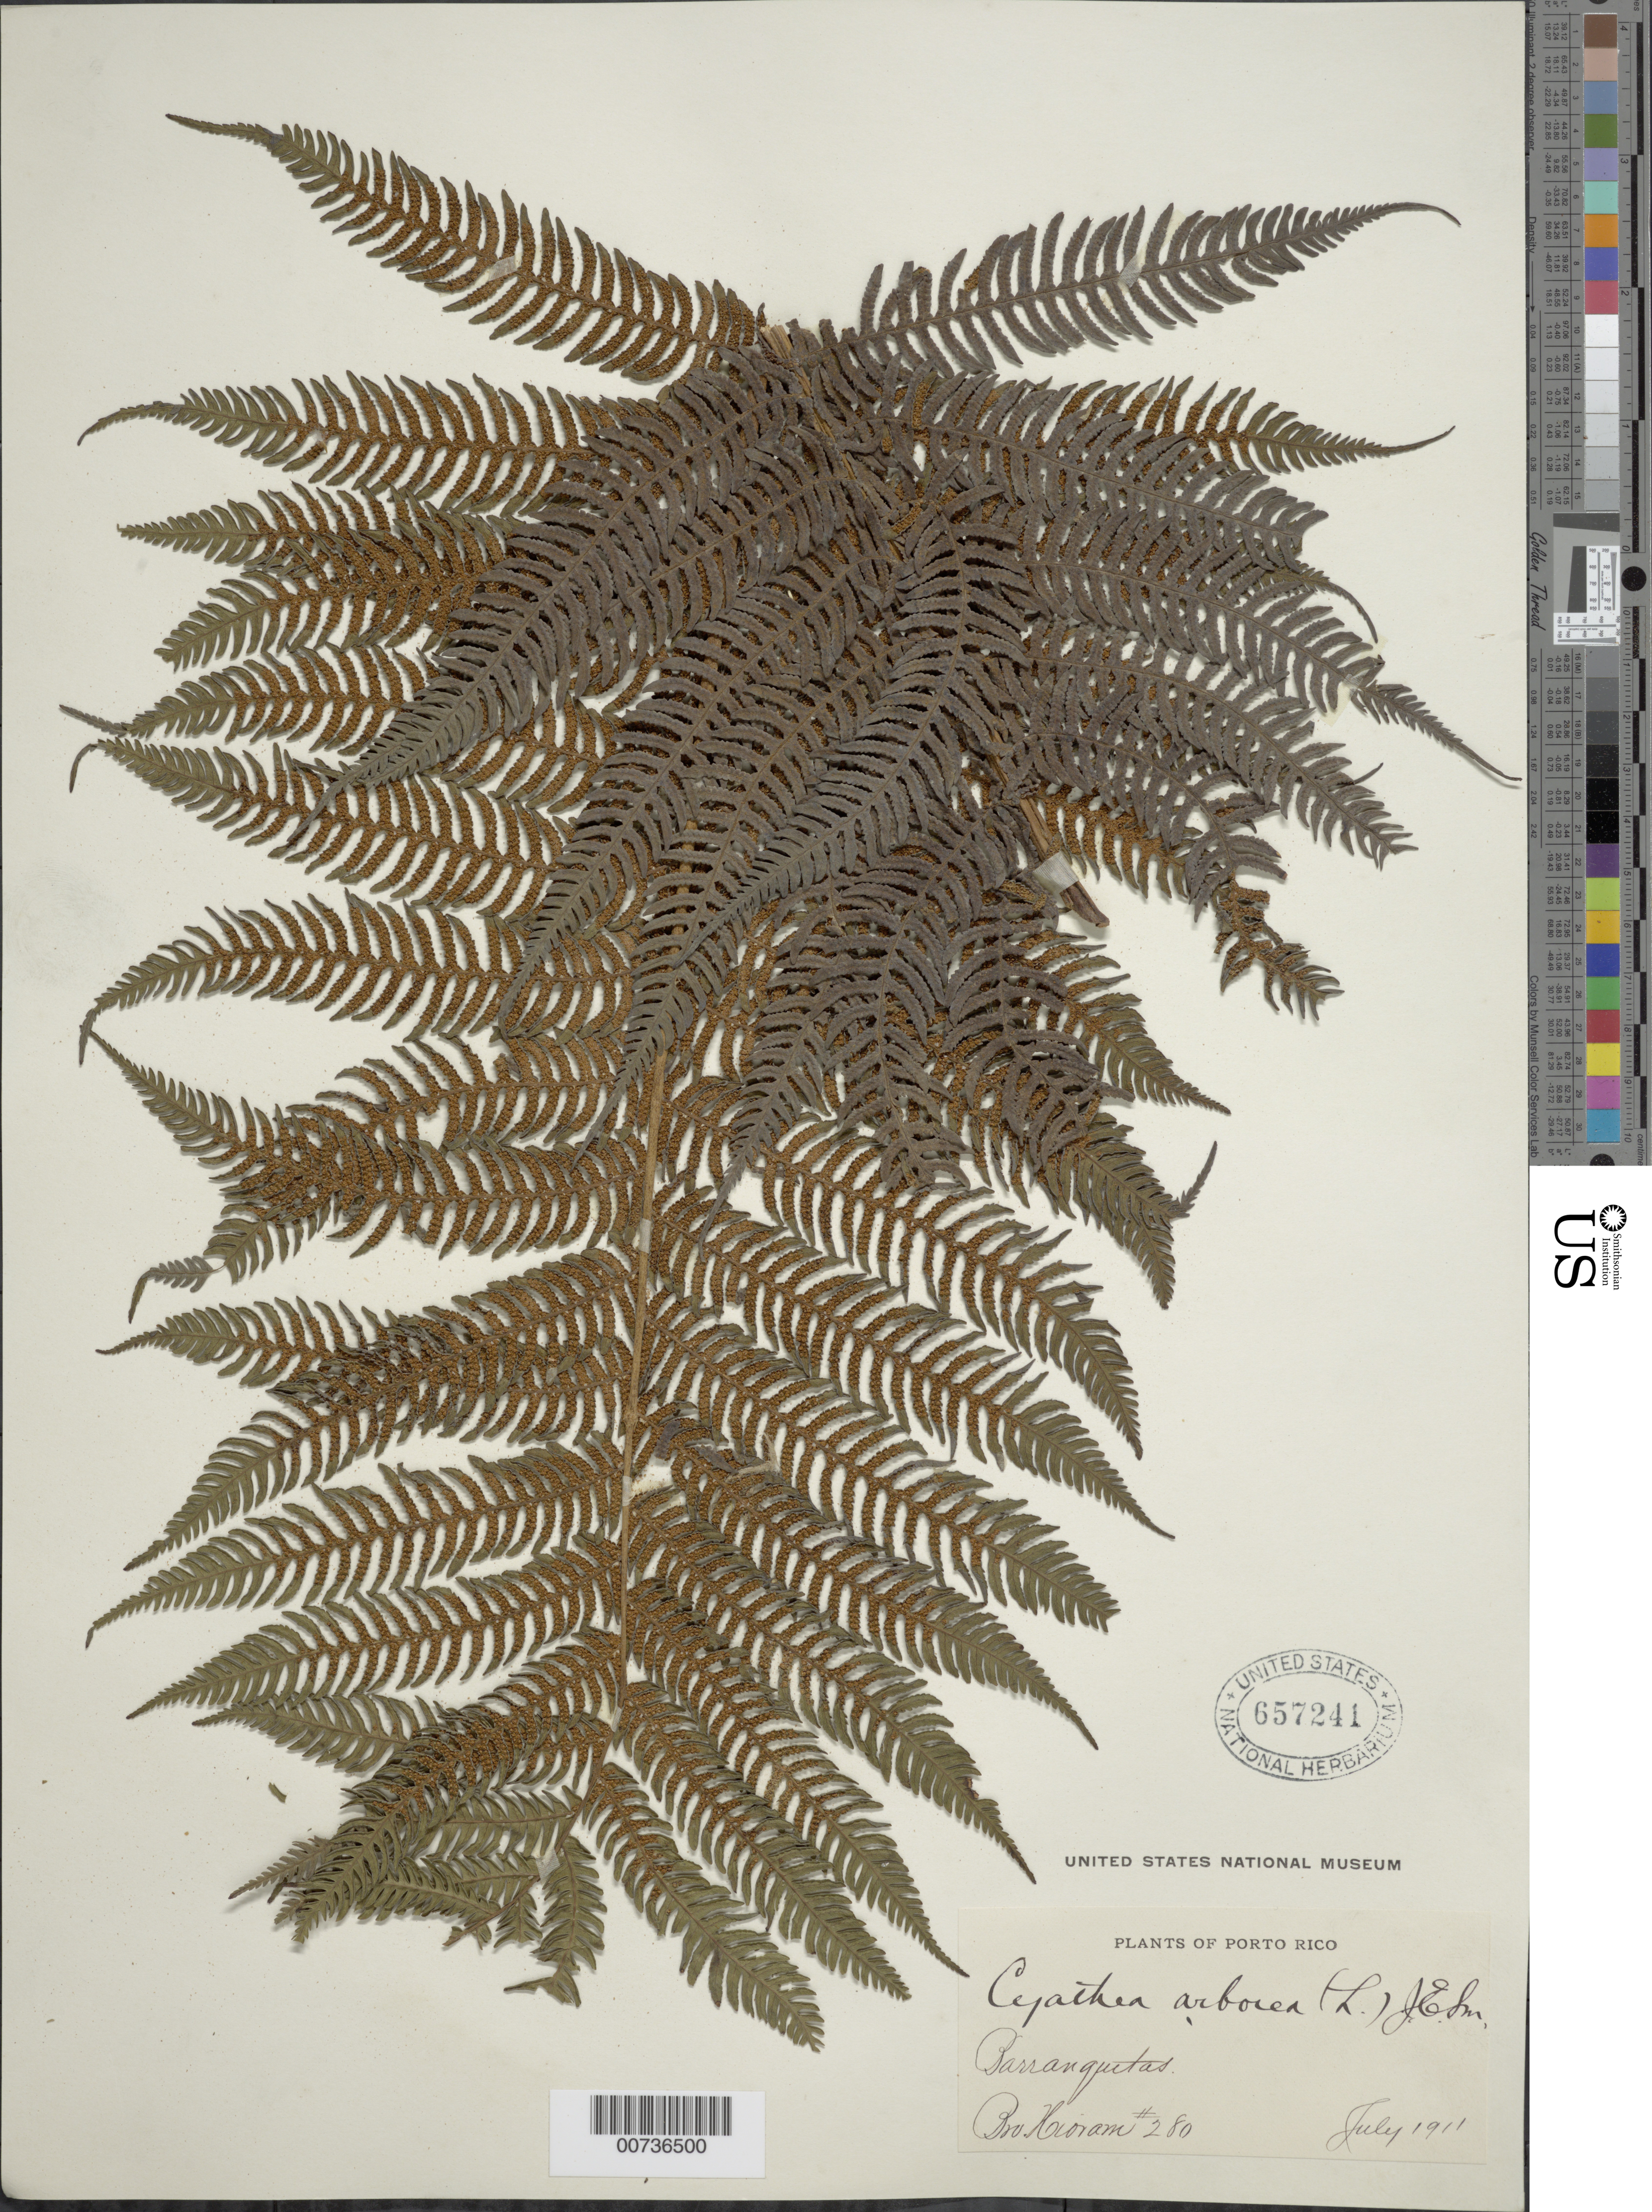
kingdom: Plantae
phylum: Tracheophyta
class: Polypodiopsida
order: Cyatheales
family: Cyatheaceae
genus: Cyathea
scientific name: Cyathea arborea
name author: (L.) Sm.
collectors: Bro. Hioram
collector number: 280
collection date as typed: Jul 1911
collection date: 1911-07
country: Puerto Rico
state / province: Barranquitas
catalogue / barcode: US 657241